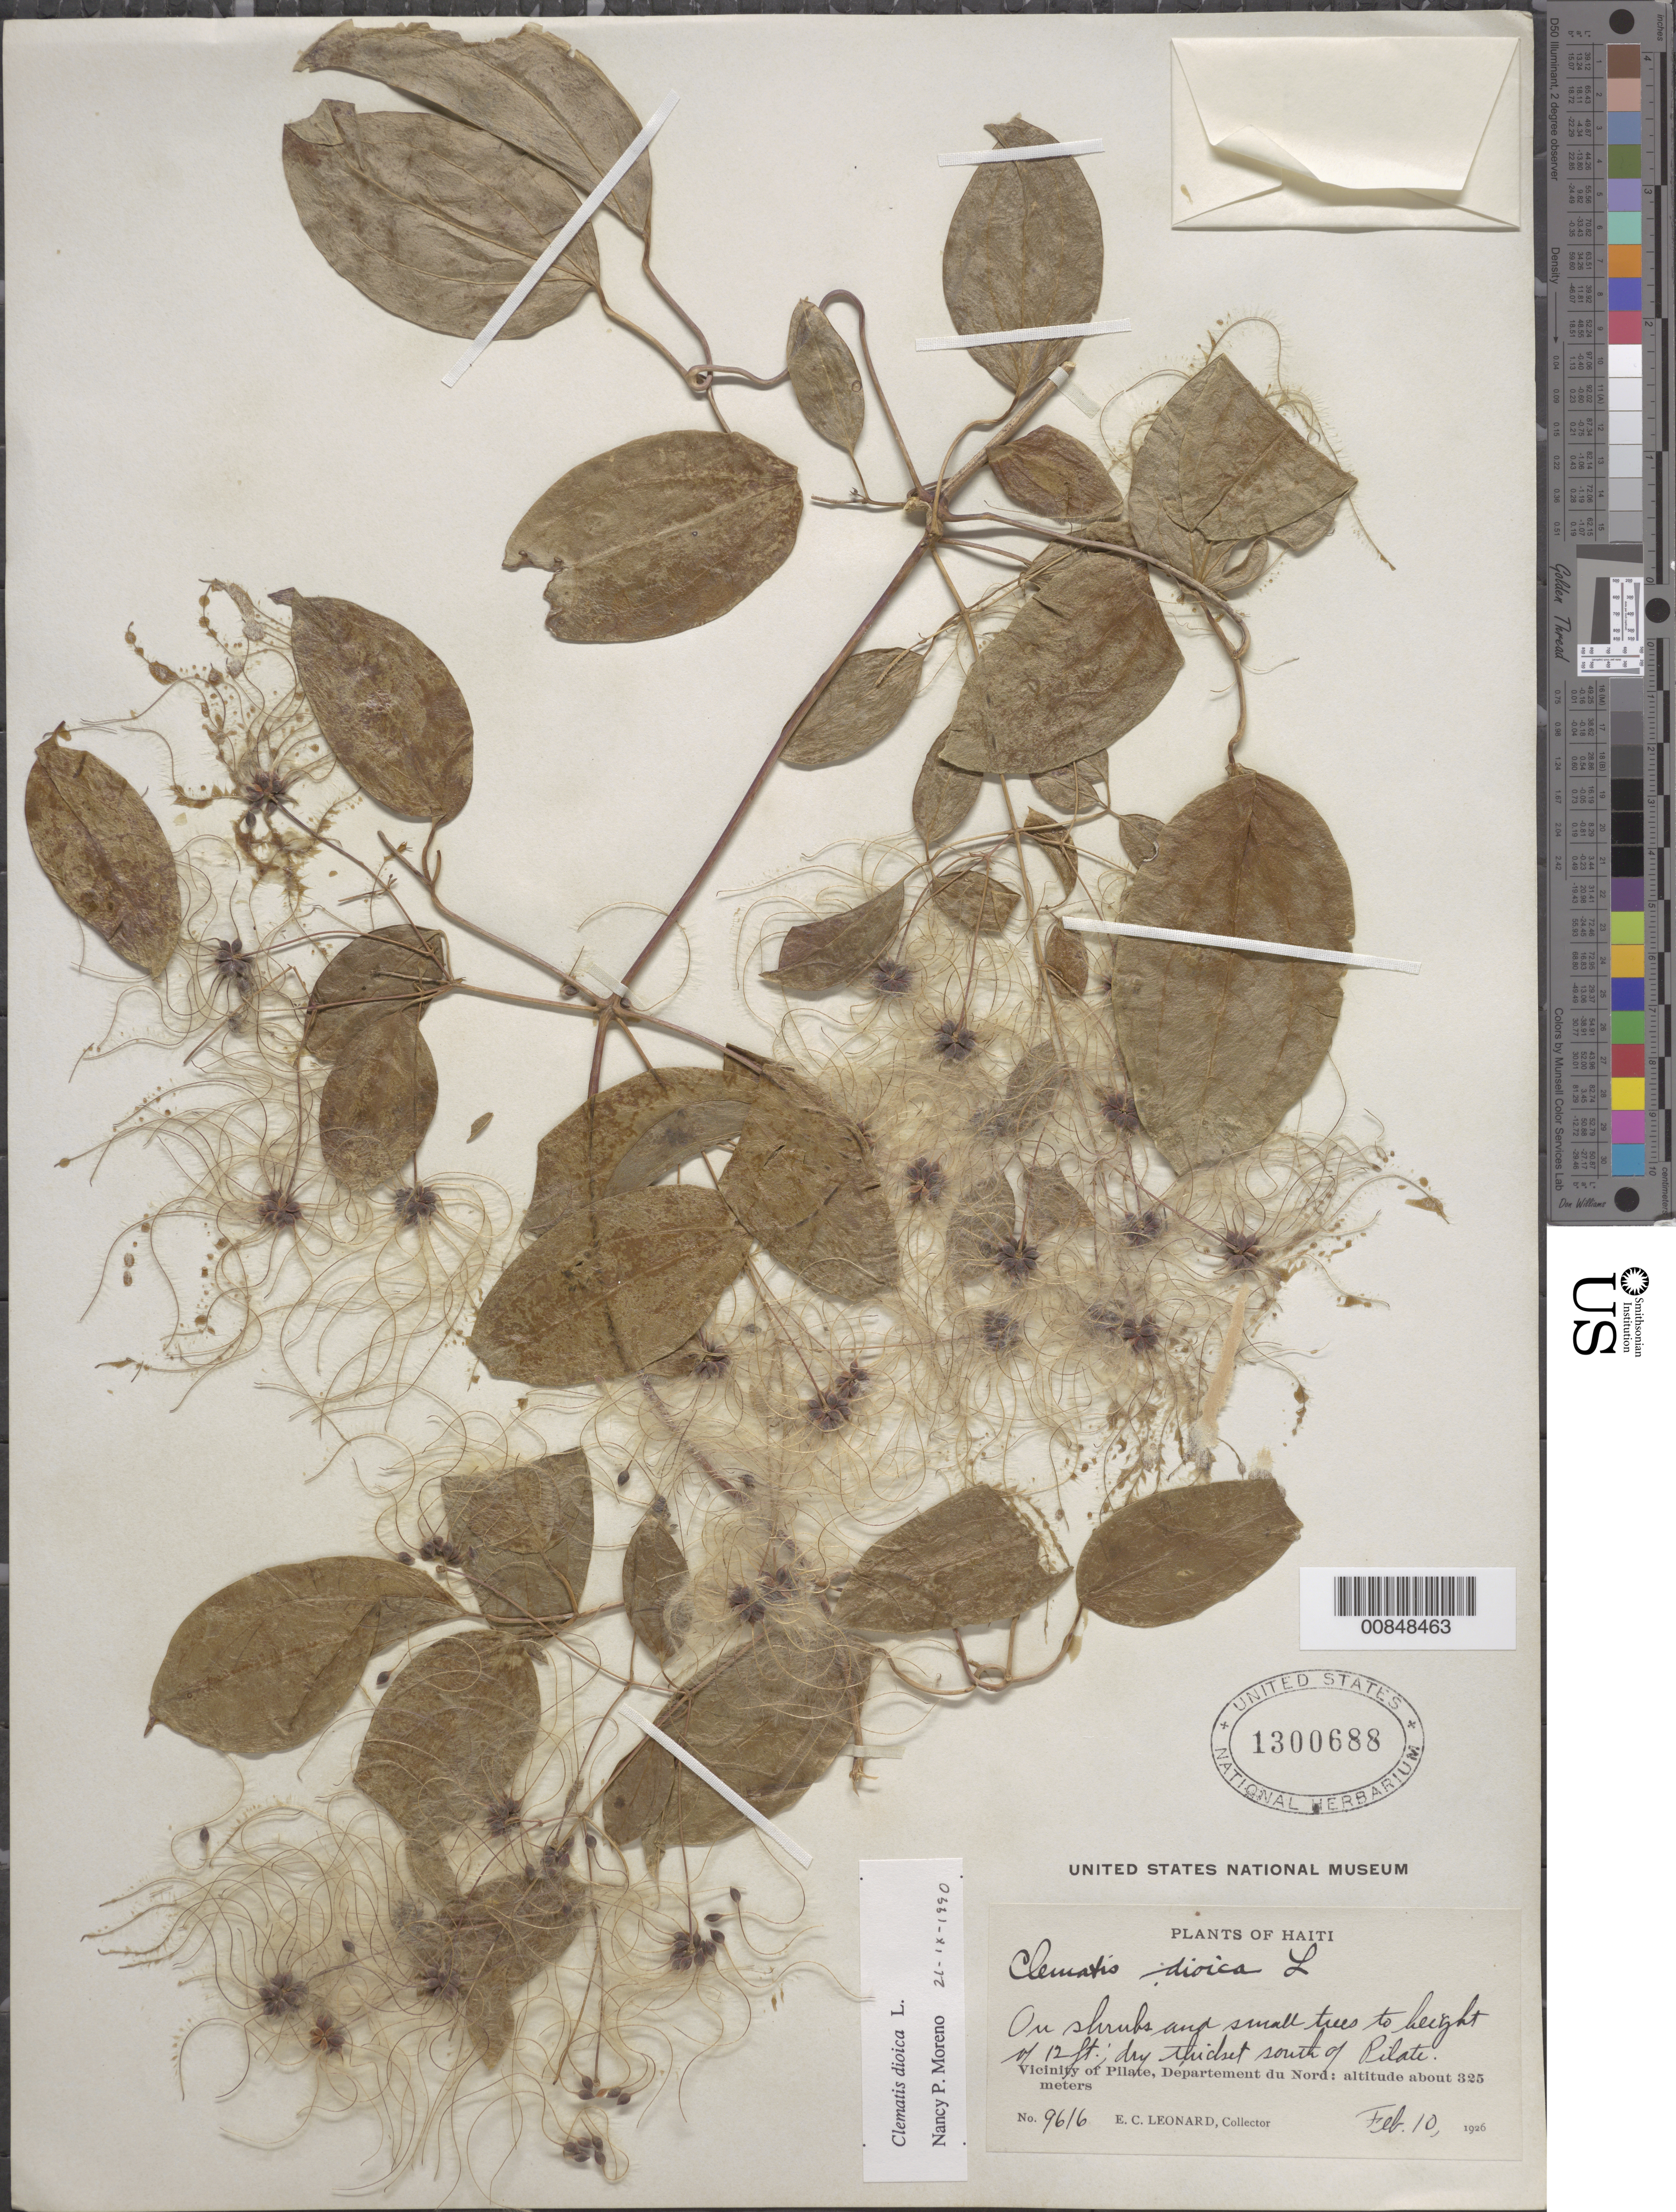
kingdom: Plantae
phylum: Tracheophyta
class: Magnoliopsida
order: Ranunculales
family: Ranunculaceae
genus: Clematis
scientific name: Clematis dioica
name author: L.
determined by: Moreno, N. P.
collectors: E. C. Leonard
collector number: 9616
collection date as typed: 10 Feb 1926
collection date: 1926-02-10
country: Haiti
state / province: Nord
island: Hispaniola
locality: South of Pilate.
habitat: On shrubs and small trees to height of 12 ft. Dry thicket.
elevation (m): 325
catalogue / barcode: US 1300688